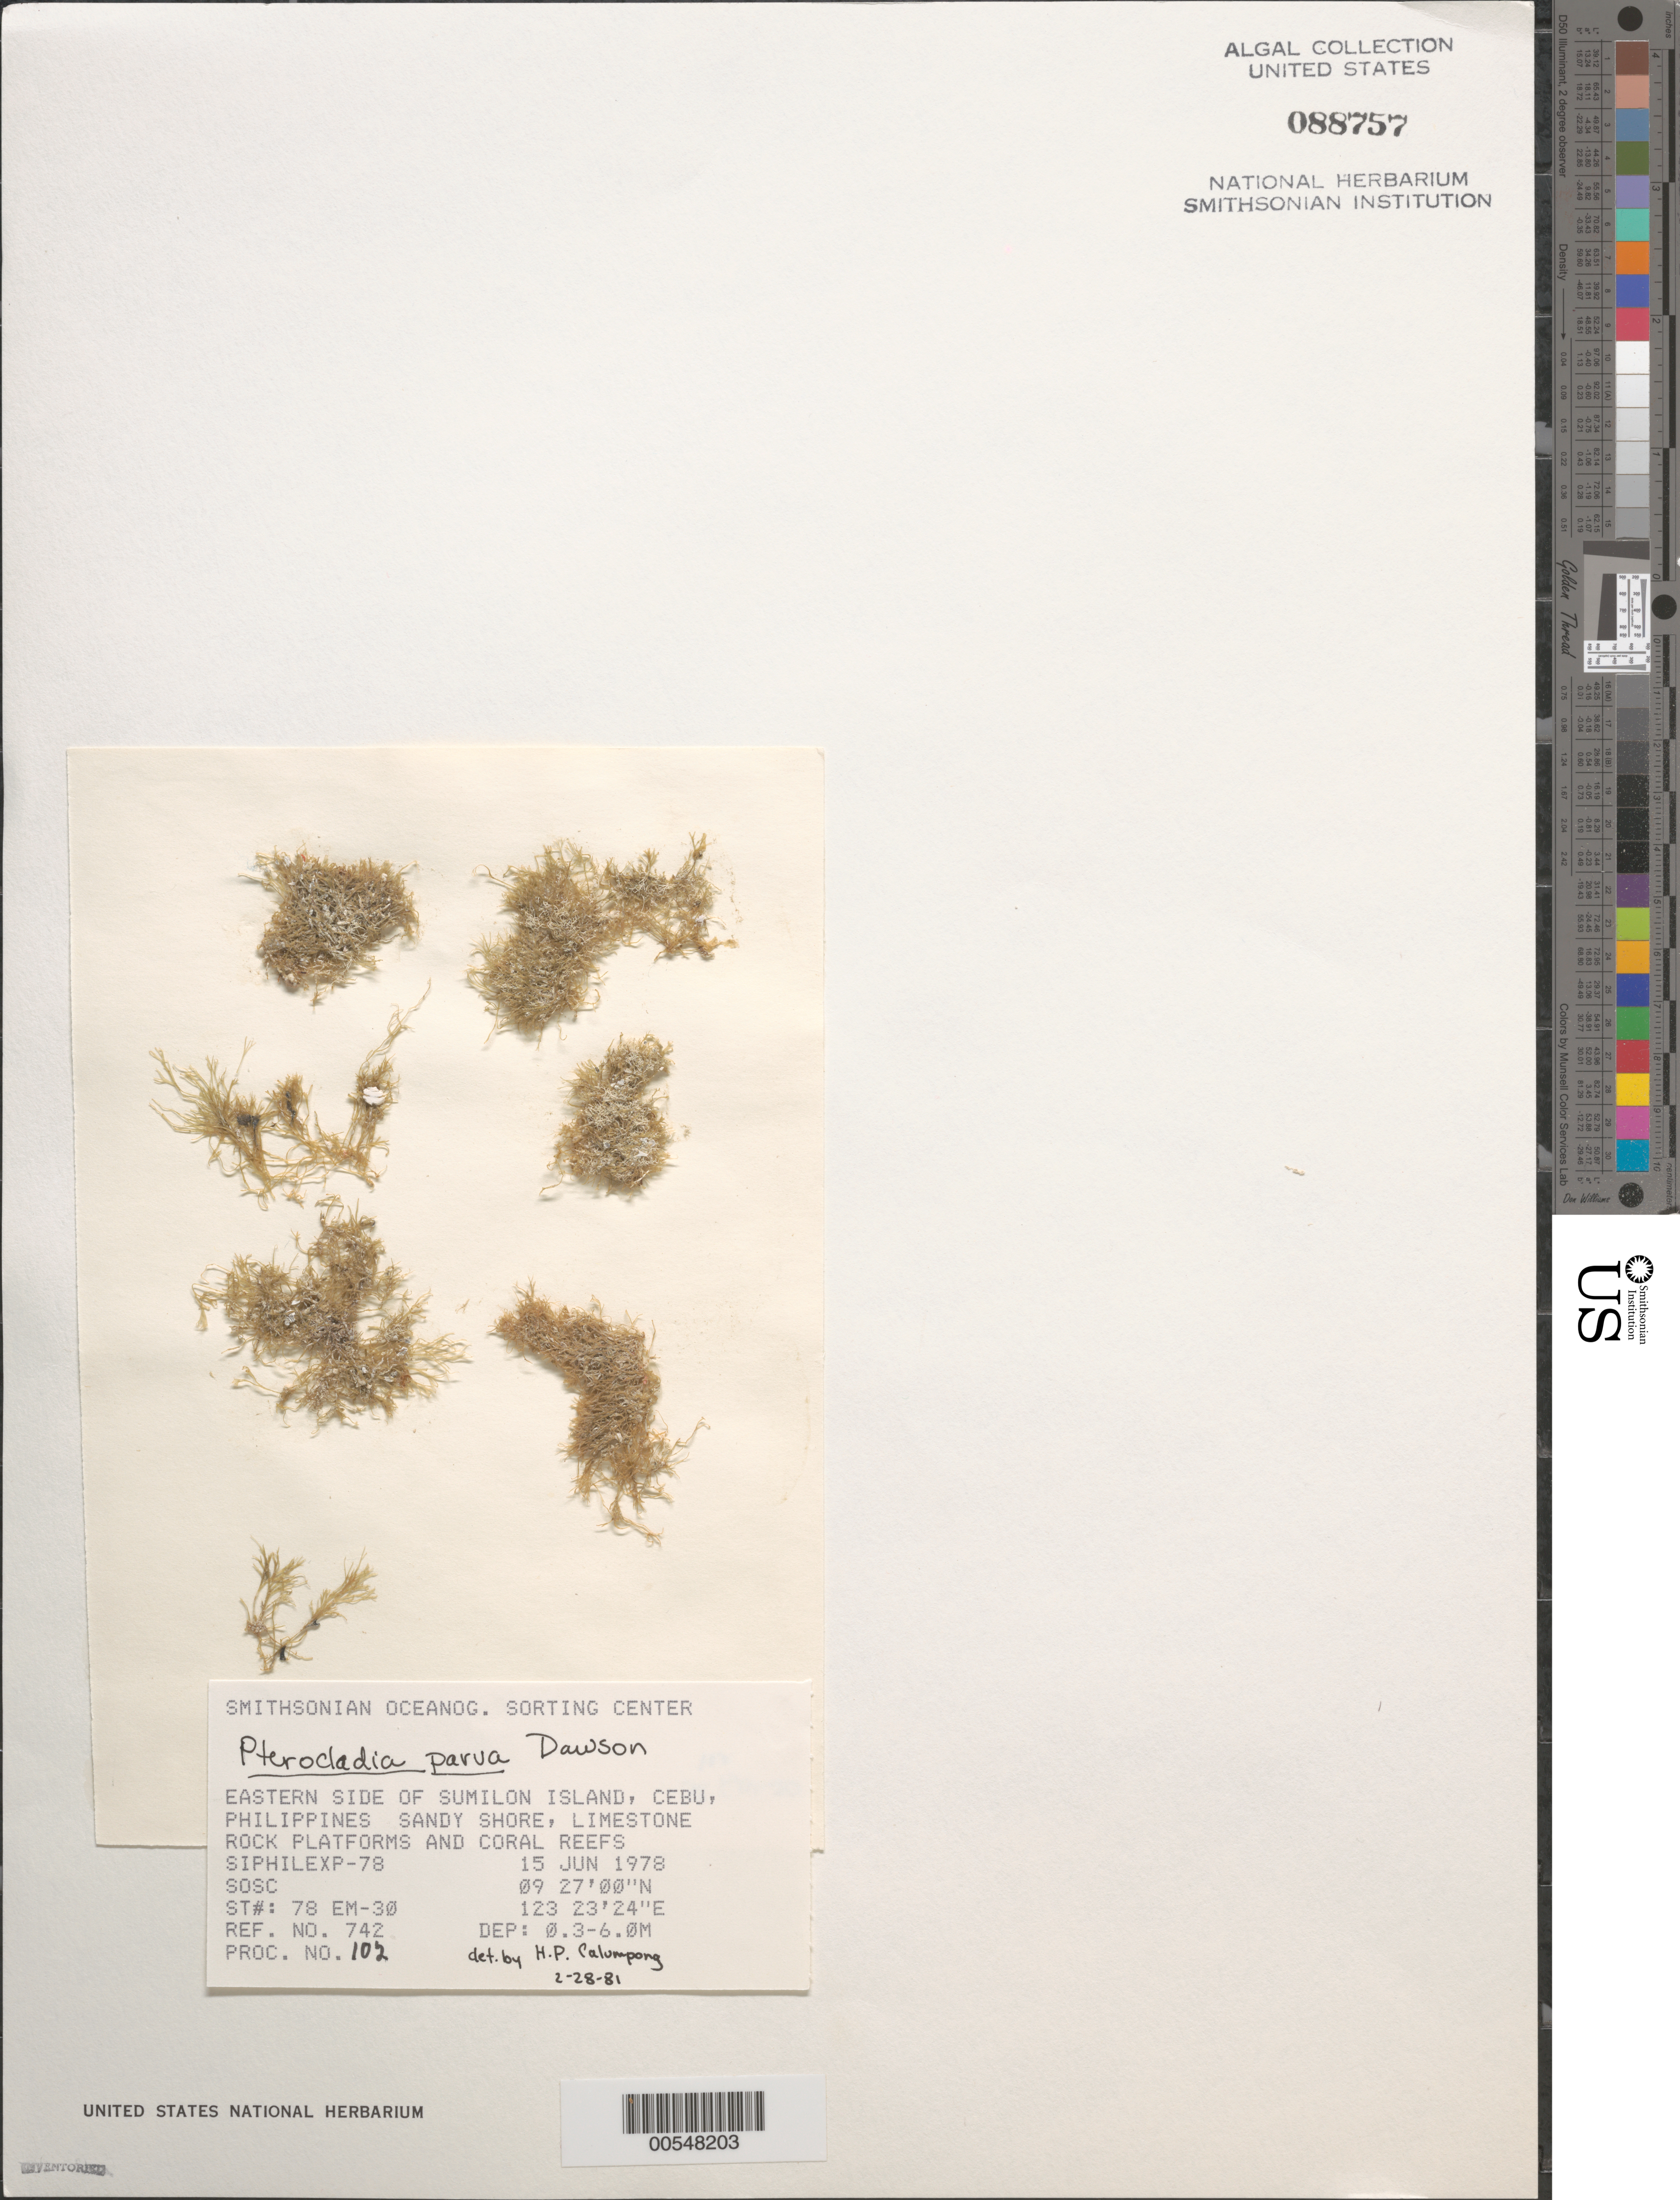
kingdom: Plantae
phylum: Rhodophyta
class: Florideophyceae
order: Gelidiales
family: Pterocladiaceae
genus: Pterocladia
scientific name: Pterocladia parva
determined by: Calumpong, H. P.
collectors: SOSC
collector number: Station 78 Em-30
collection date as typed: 15 Jun 1978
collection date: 1978-06-15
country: Philippines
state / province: Central Visayas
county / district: Cebu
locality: Sumilon island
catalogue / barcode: US 88757